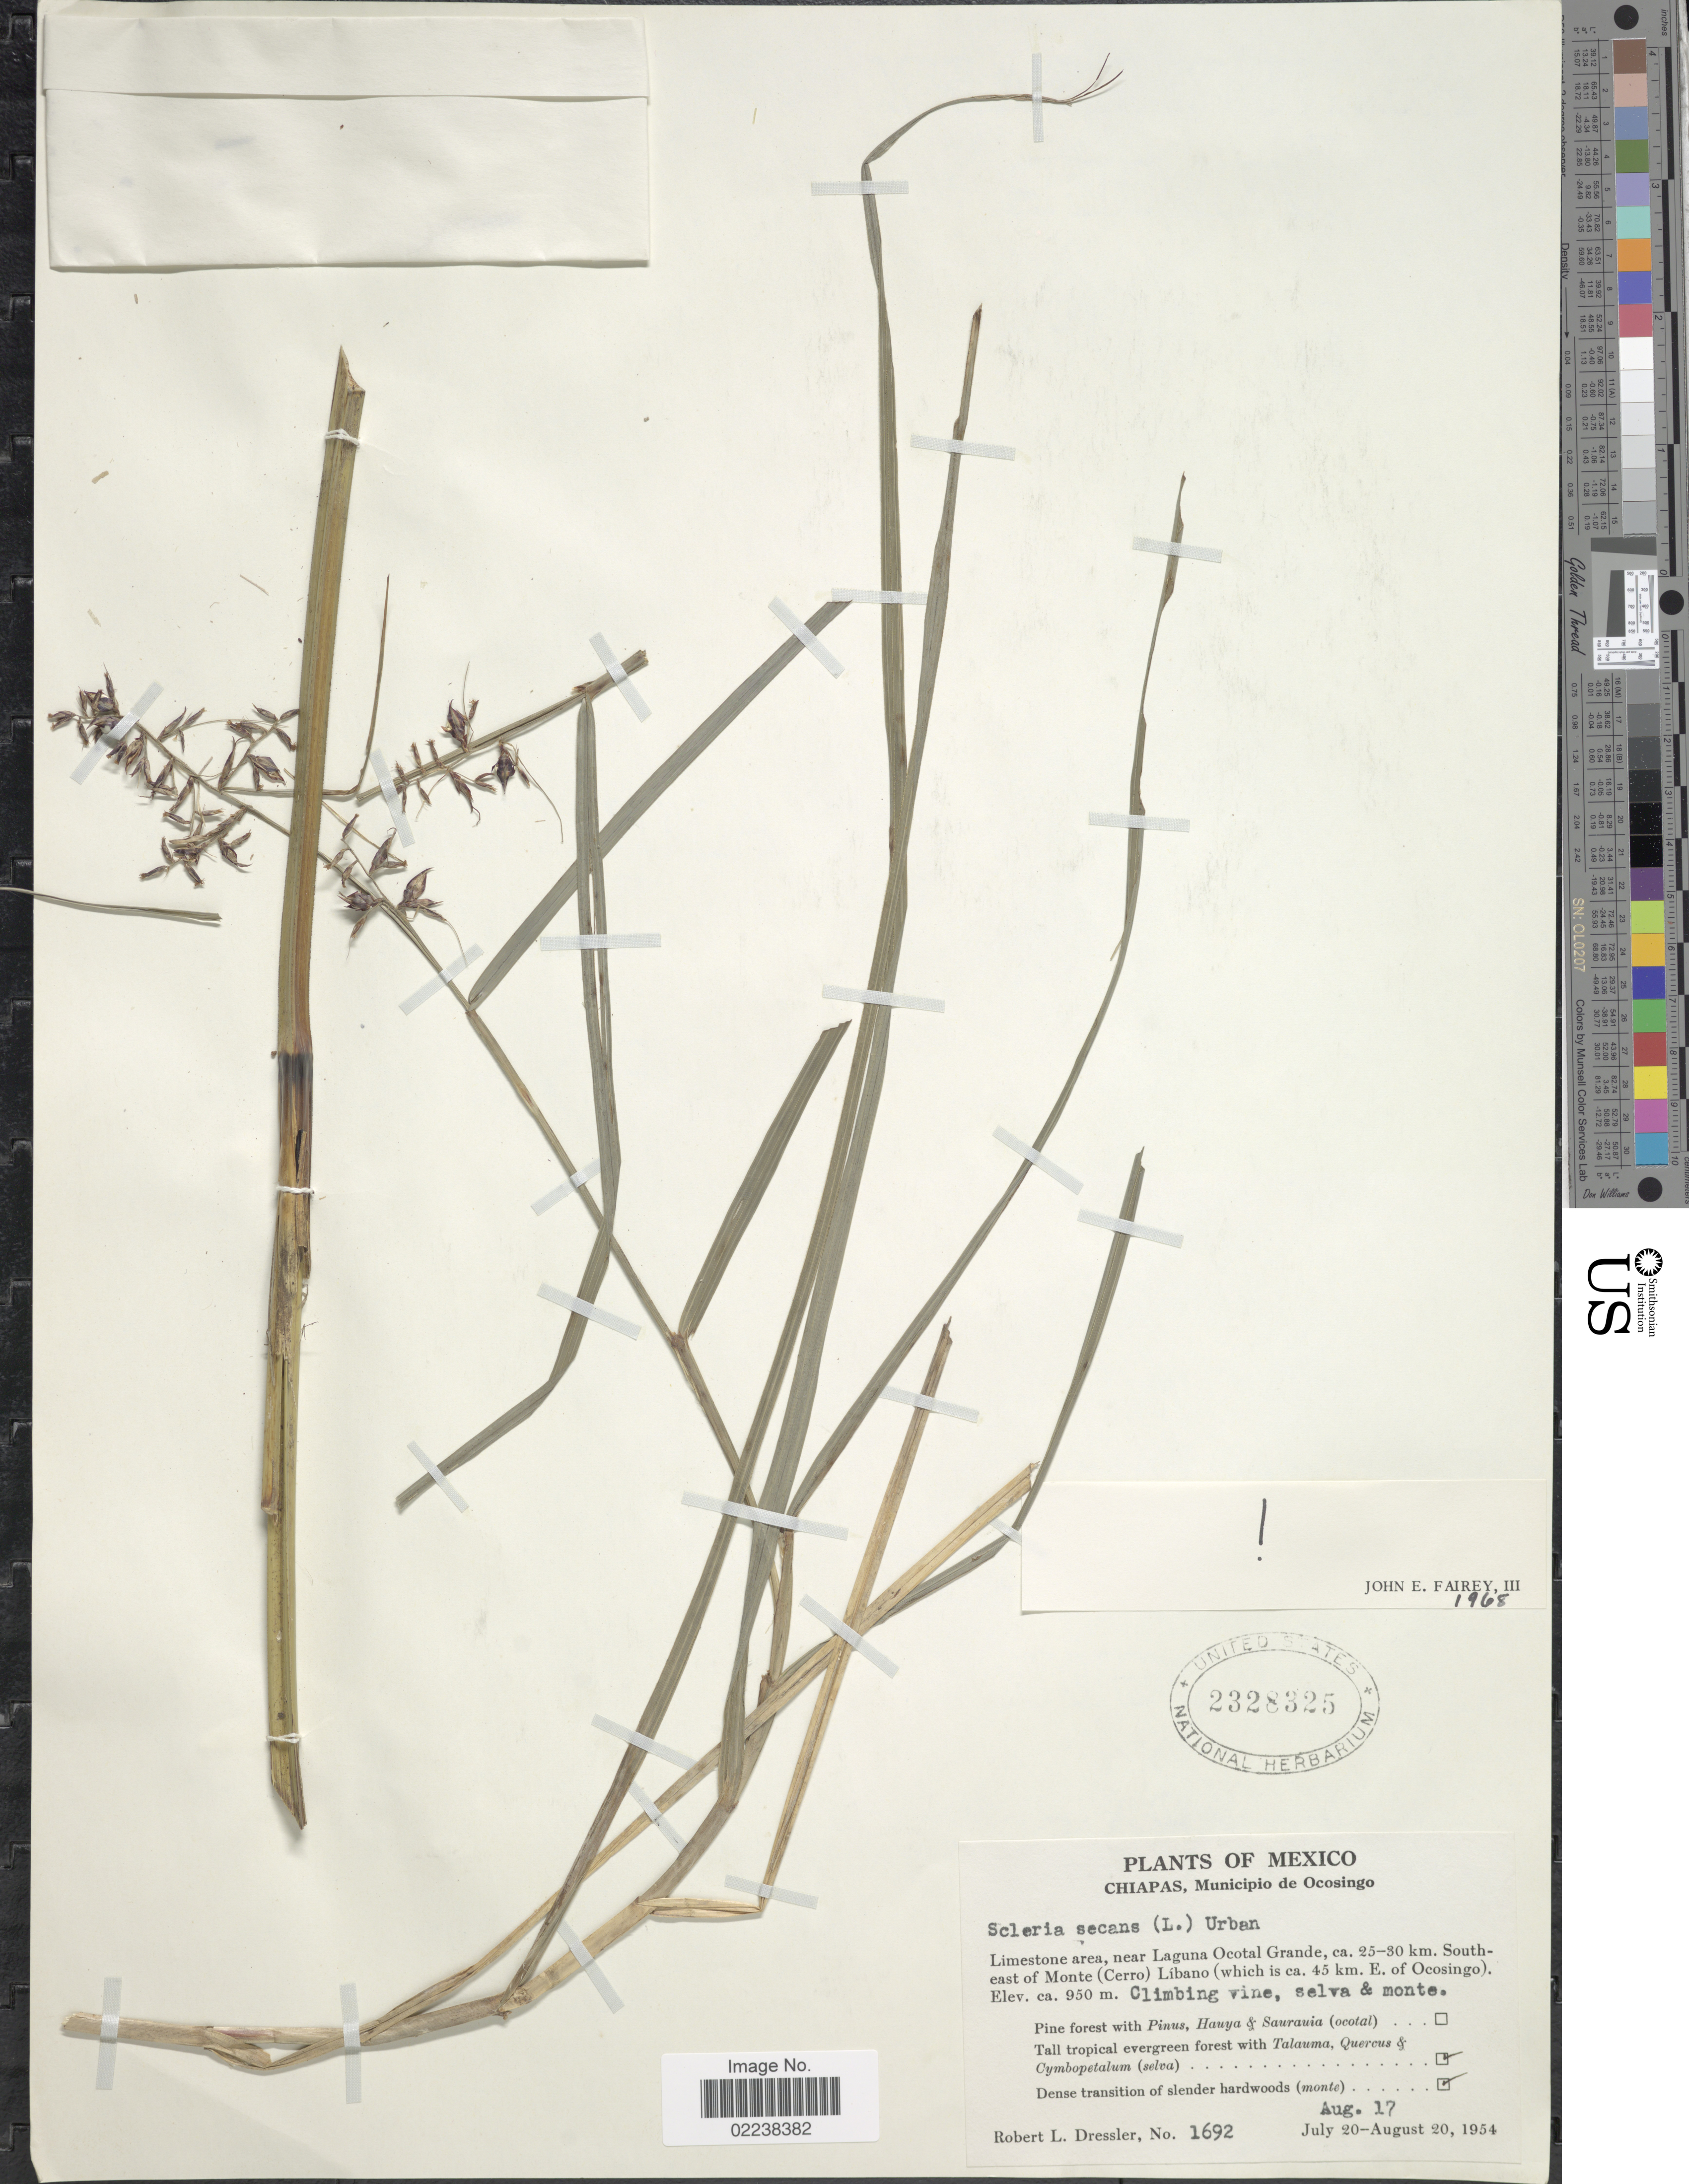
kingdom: Plantae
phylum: Tracheophyta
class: Liliopsida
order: Poales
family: Cyperaceae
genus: Scleria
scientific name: Scleria secans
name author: (L.) Urb.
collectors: R. Dressler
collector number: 1692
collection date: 1954-08-17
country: Mexico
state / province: Chiapas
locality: Chiapas, Municipio de Ocosingo, Limestone area, near Laguna Ocotal Grande, ca. 25-30km, South-east of Monte 9Cerro) Libano (which is ca. 45 km E, of Ocosingo).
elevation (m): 950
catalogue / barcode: US 2328325